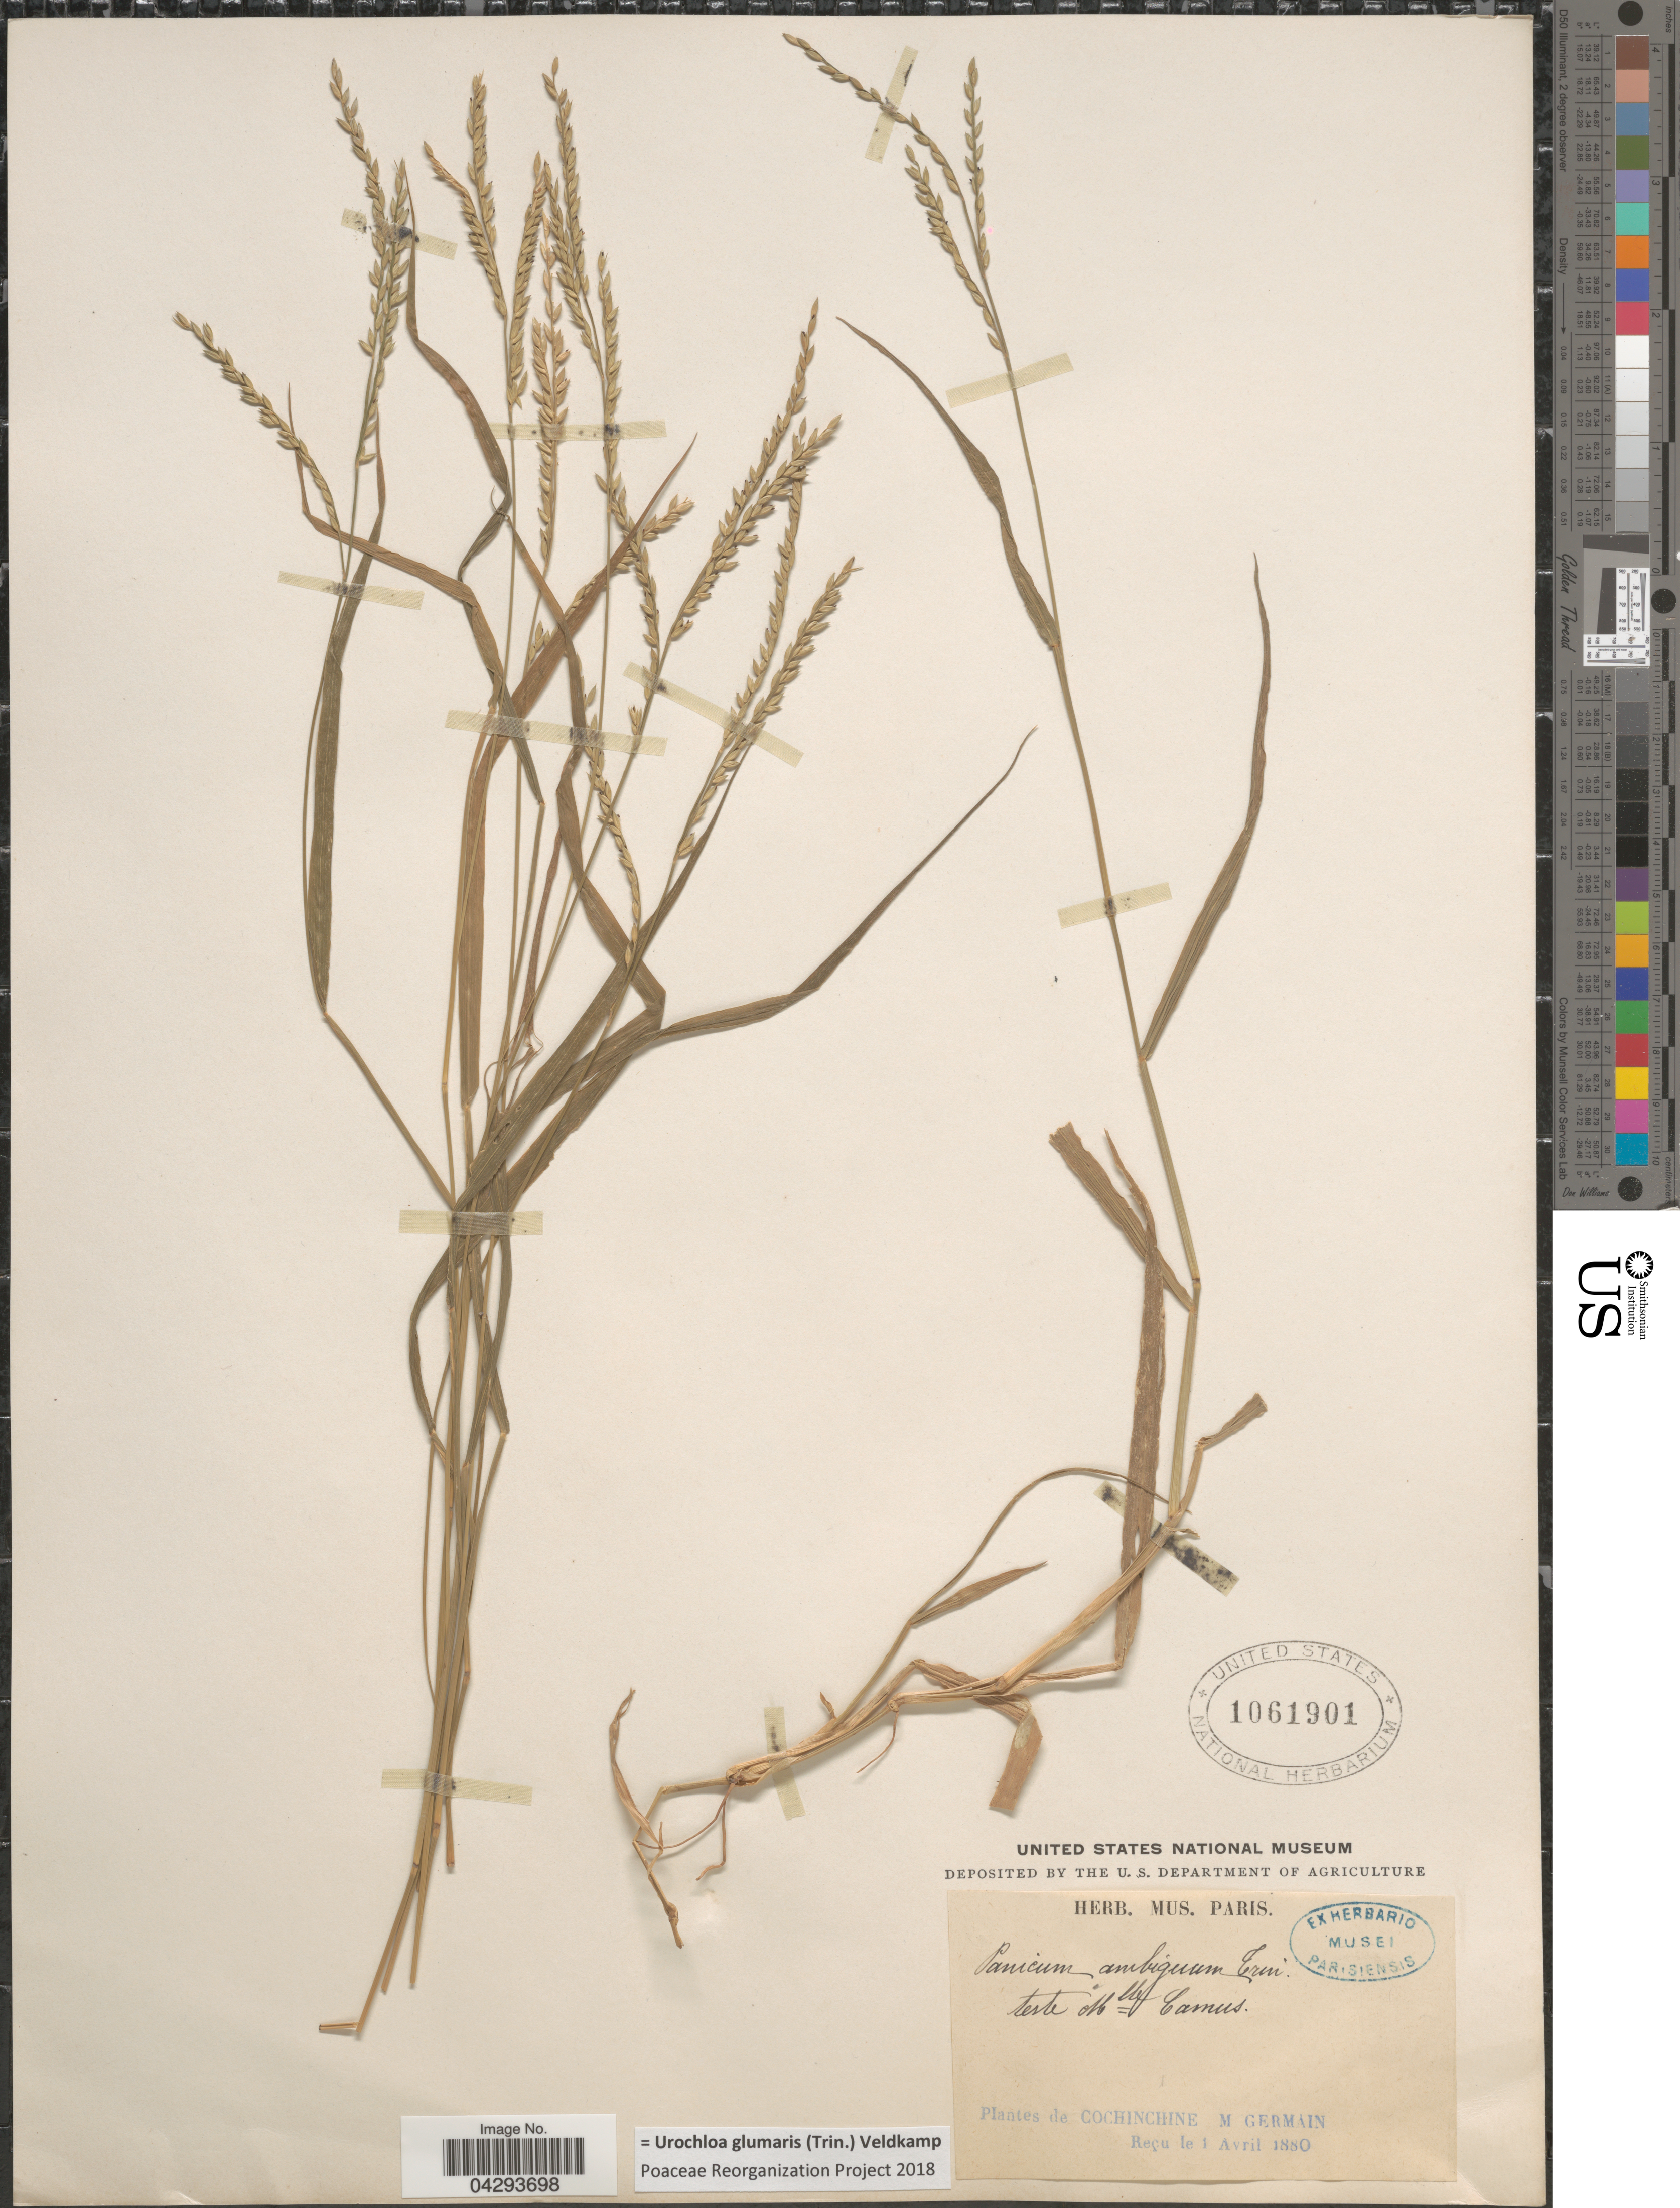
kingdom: Plantae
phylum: Tracheophyta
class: Liliopsida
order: Poales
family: Poaceae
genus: Urochloa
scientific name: Urochloa glumaris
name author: (Trin.) Veldkamp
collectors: M. Germain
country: Vietnam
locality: Teste Mlle. Camus. Cochinchine.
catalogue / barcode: US 1061901